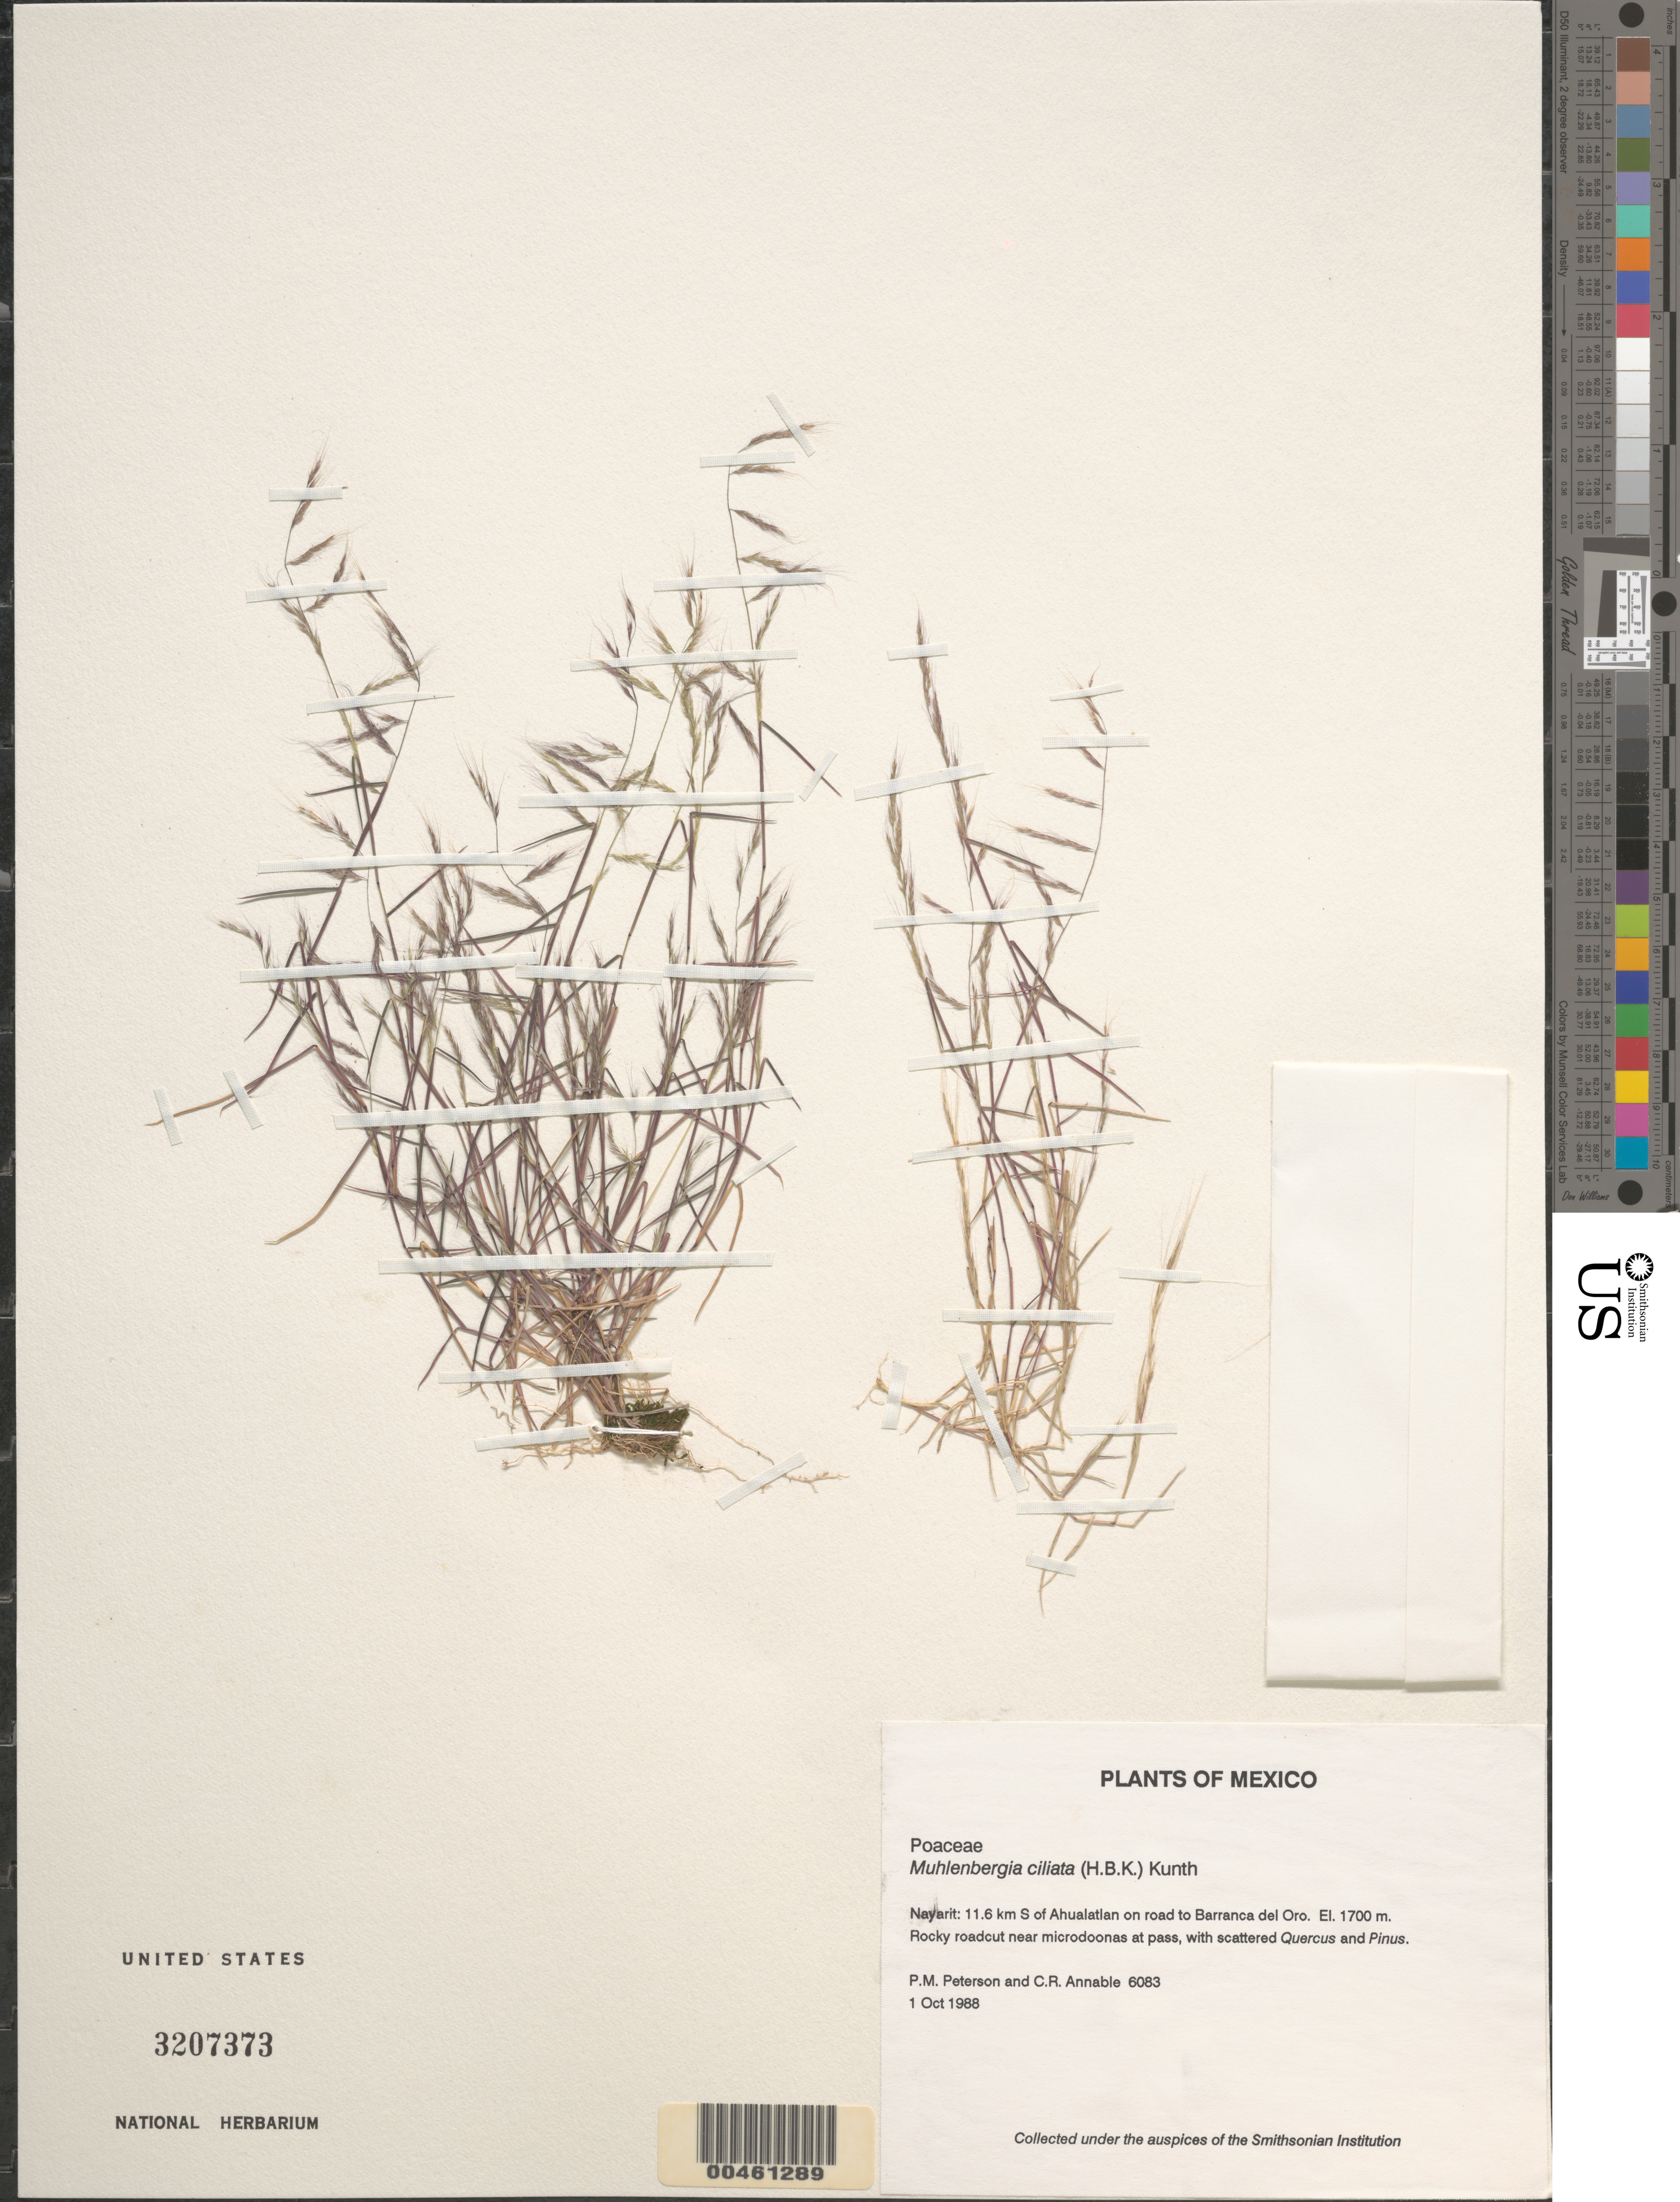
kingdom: Plantae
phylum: Tracheophyta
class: Liliopsida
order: Poales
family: Poaceae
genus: Muhlenbergia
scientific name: Muhlenbergia ciliata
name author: (Kunth) Trin.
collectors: P. M. Peterson & C. R. Annable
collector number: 06083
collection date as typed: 01 Oct 1988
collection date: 1988-10-01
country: Mexico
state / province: Nayarit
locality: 11.6 km S of Ahualatlan on road to Barranca del Oro.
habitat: Rocky roadcut near microdoonas at pass, with scattered Quercus and Pinus.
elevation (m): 1700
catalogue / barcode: US 3207373